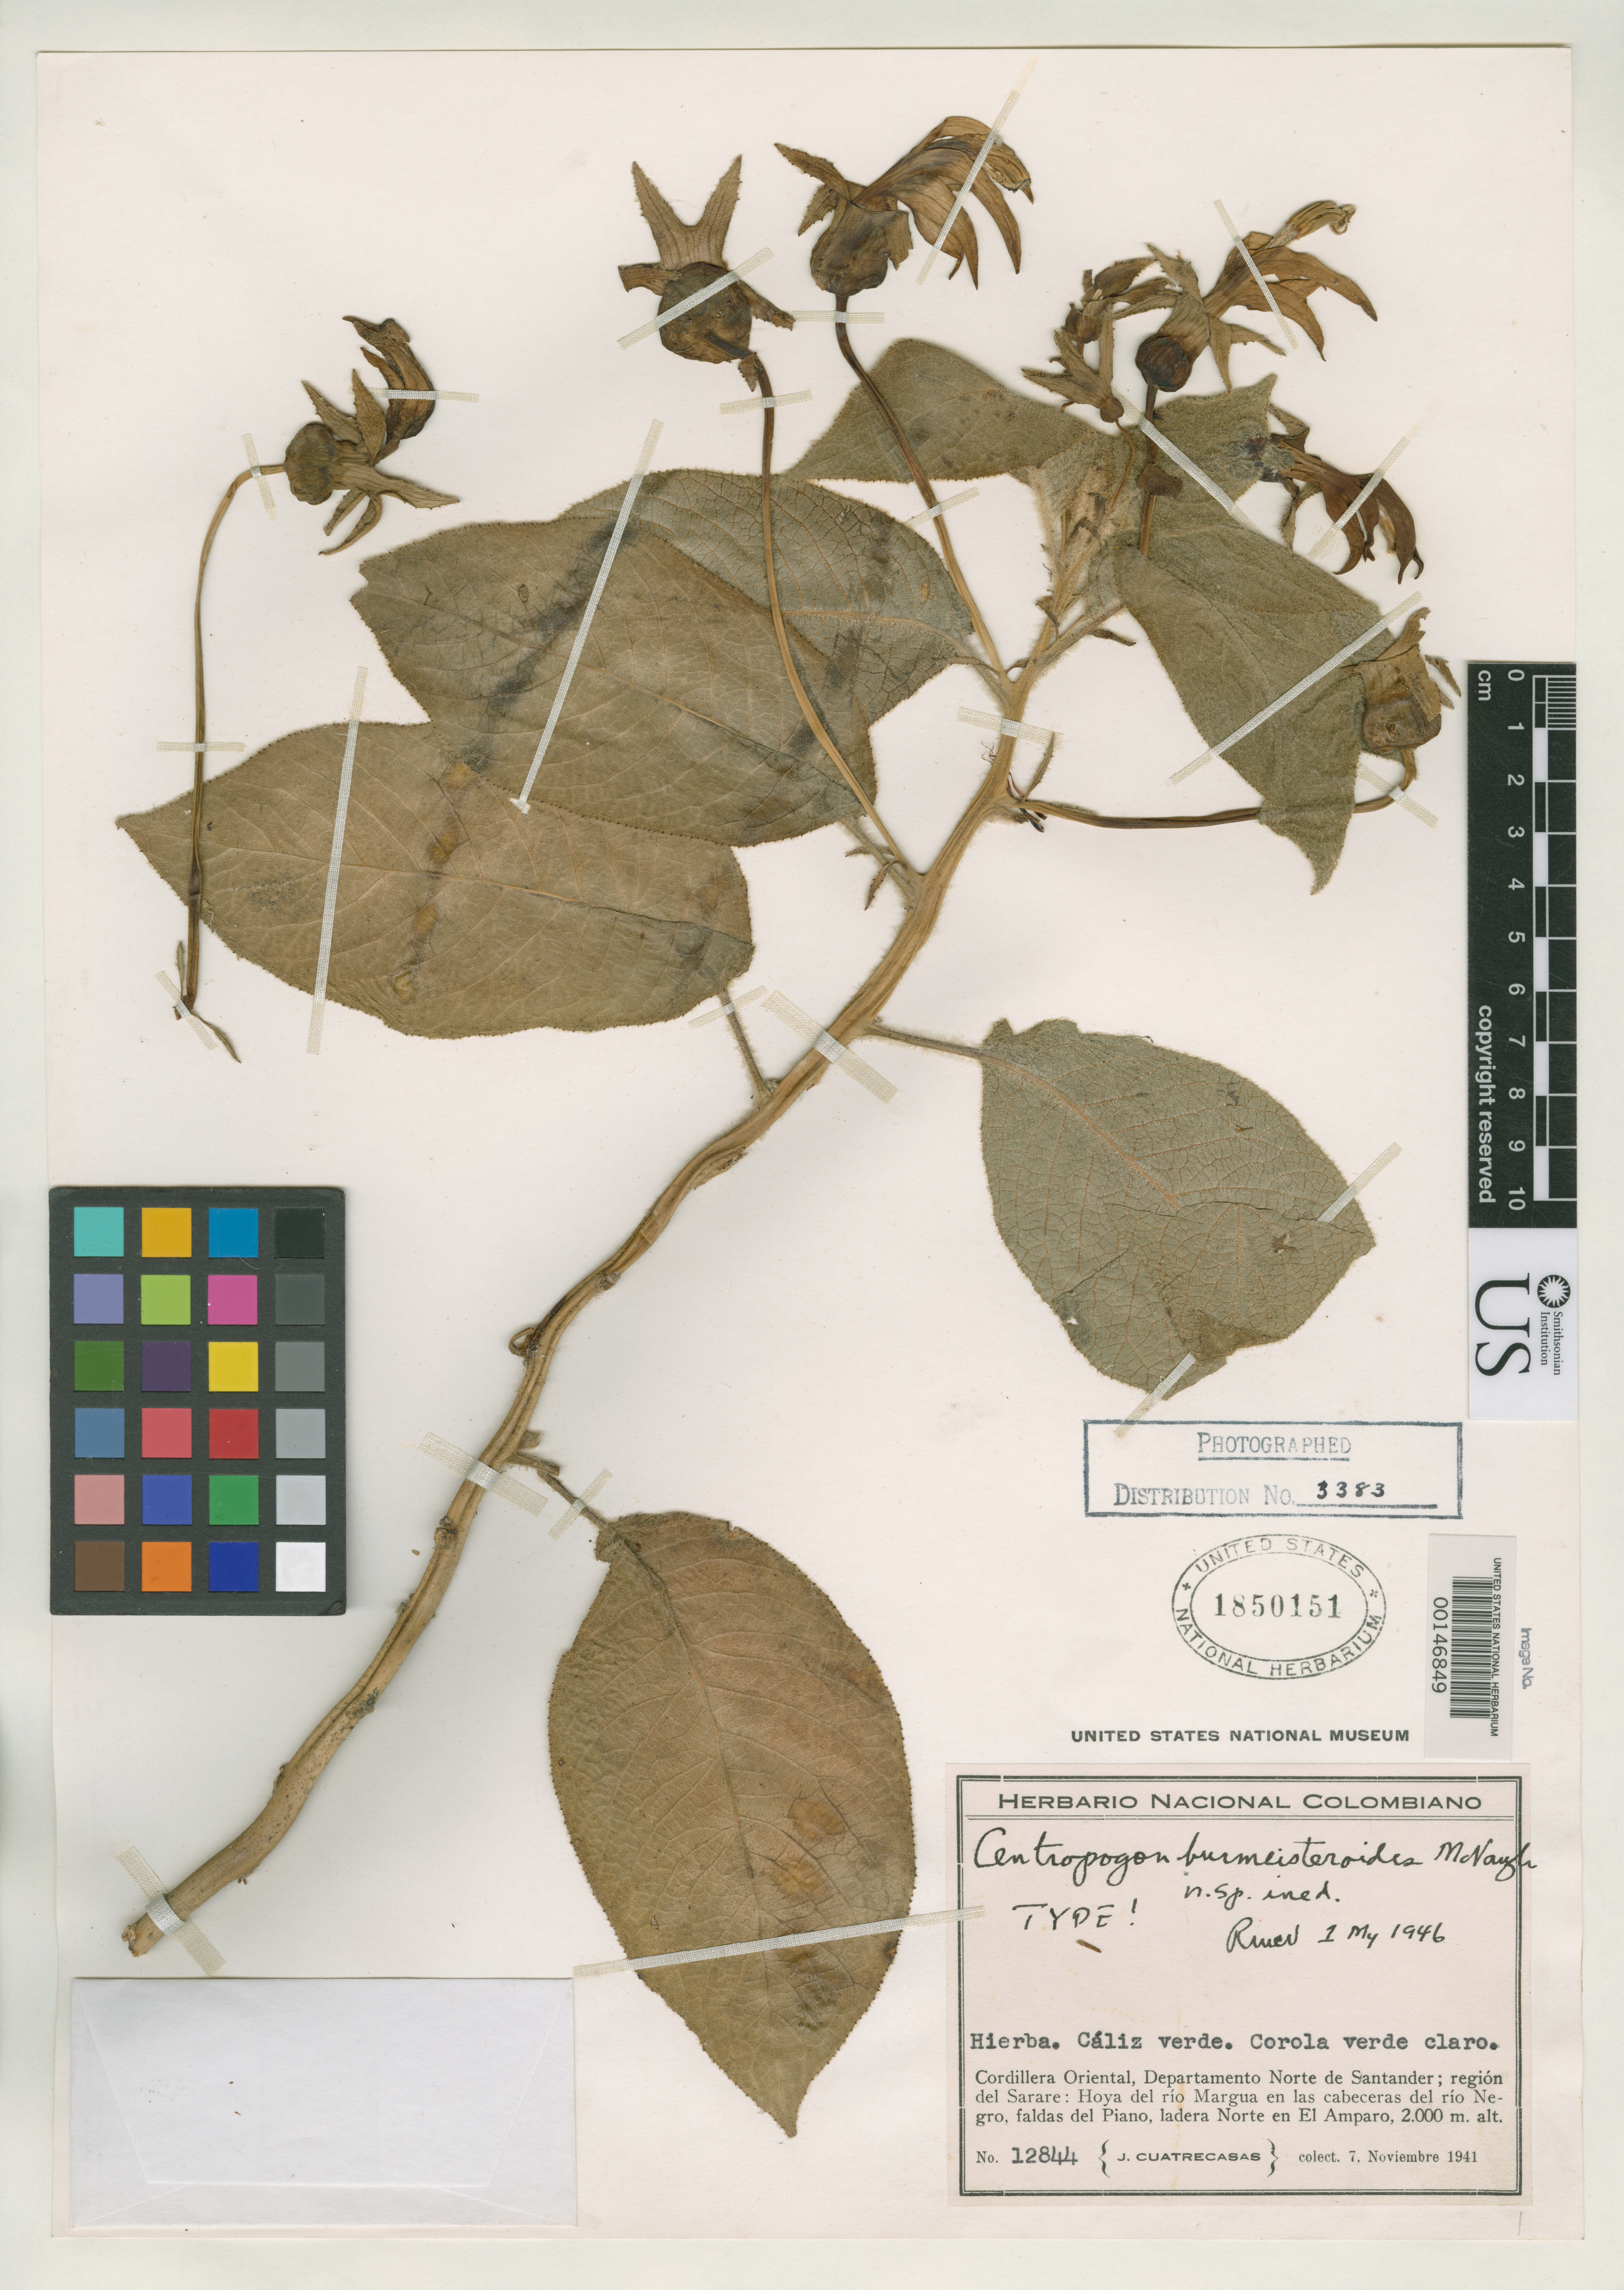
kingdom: Plantae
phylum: Tracheophyta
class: Magnoliopsida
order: Asterales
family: Campanulaceae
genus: Centropogon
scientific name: Centropogon burmeisterioides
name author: McVaugh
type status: Holotype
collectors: J. Cuatrecasas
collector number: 12844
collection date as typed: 07 Nov 1941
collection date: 1941-11-07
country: Colombia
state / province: Norte de Santander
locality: Del Sarare.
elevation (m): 2000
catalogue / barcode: US 1850151